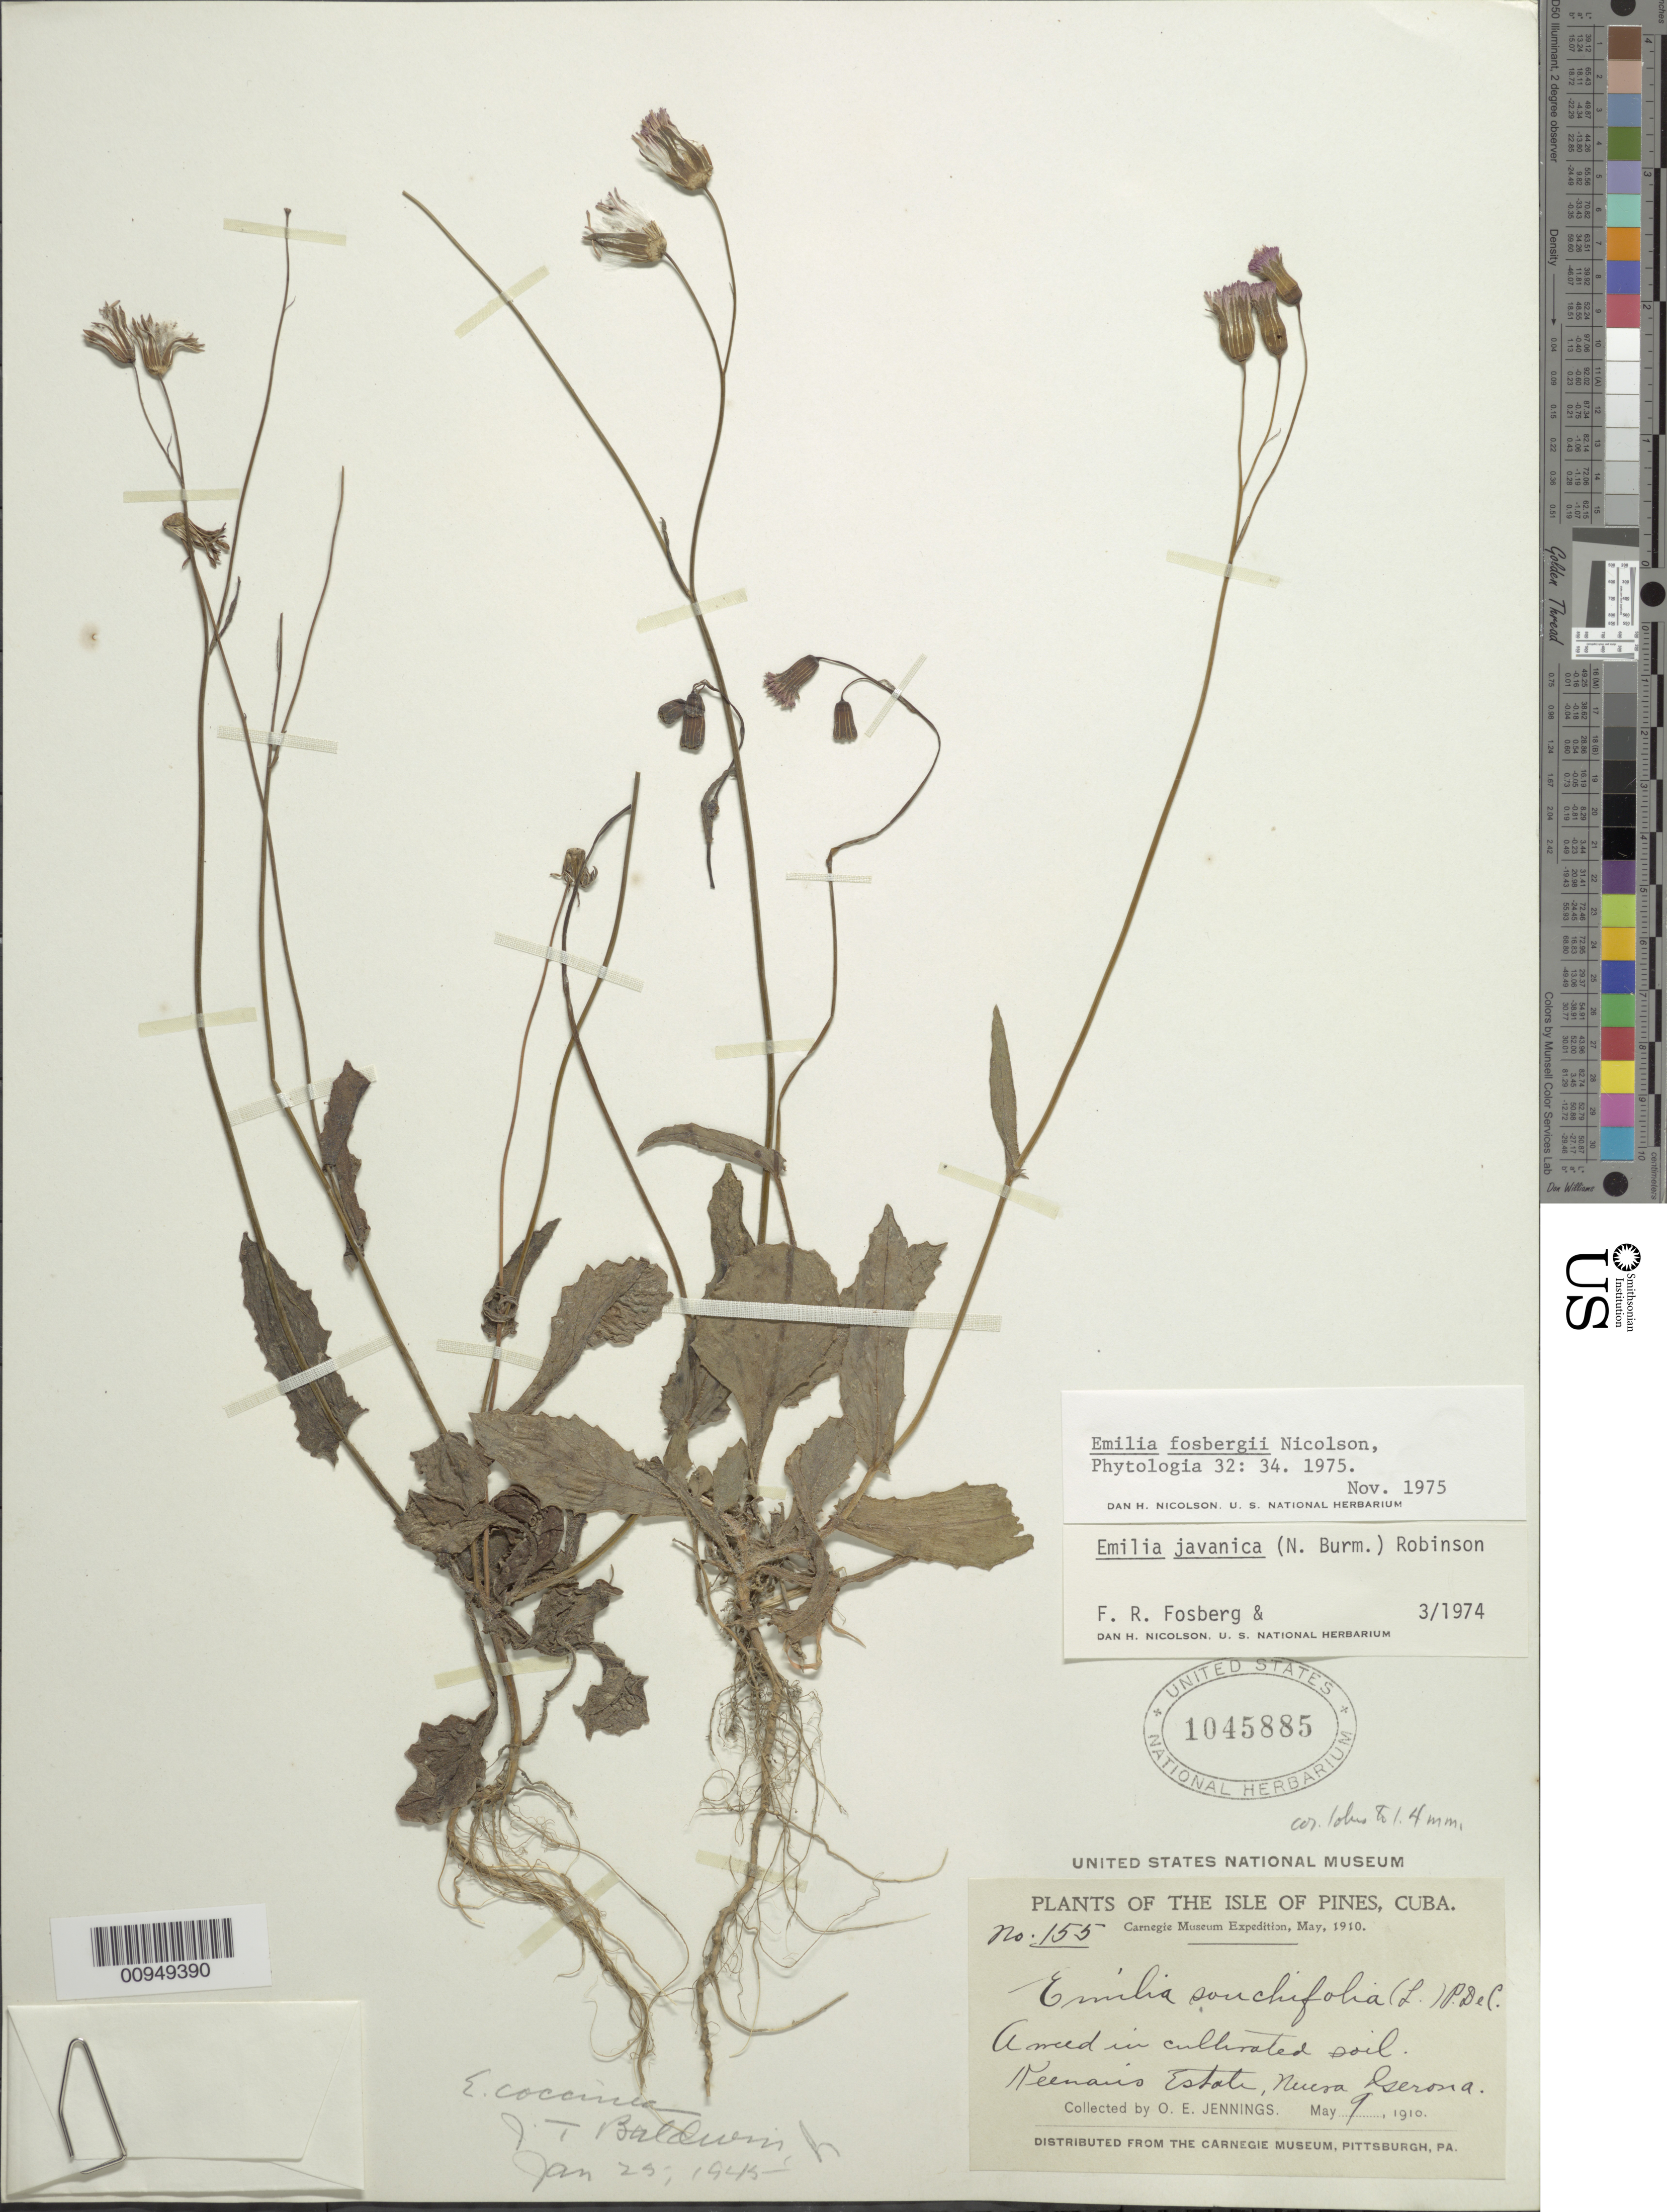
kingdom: Plantae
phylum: Tracheophyta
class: Magnoliopsida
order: Asterales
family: Asteraceae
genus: Emilia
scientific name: Emilia fosbergii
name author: Nicolson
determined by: Nicolson, Dan H.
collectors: O. E. Jennings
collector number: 155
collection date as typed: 09 May 1910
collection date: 1910-05-09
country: Cuba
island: Isla de la Juventud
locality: "Keenaris" Estate, Nueva Gerona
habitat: In cultivated soil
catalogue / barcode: US 1045885